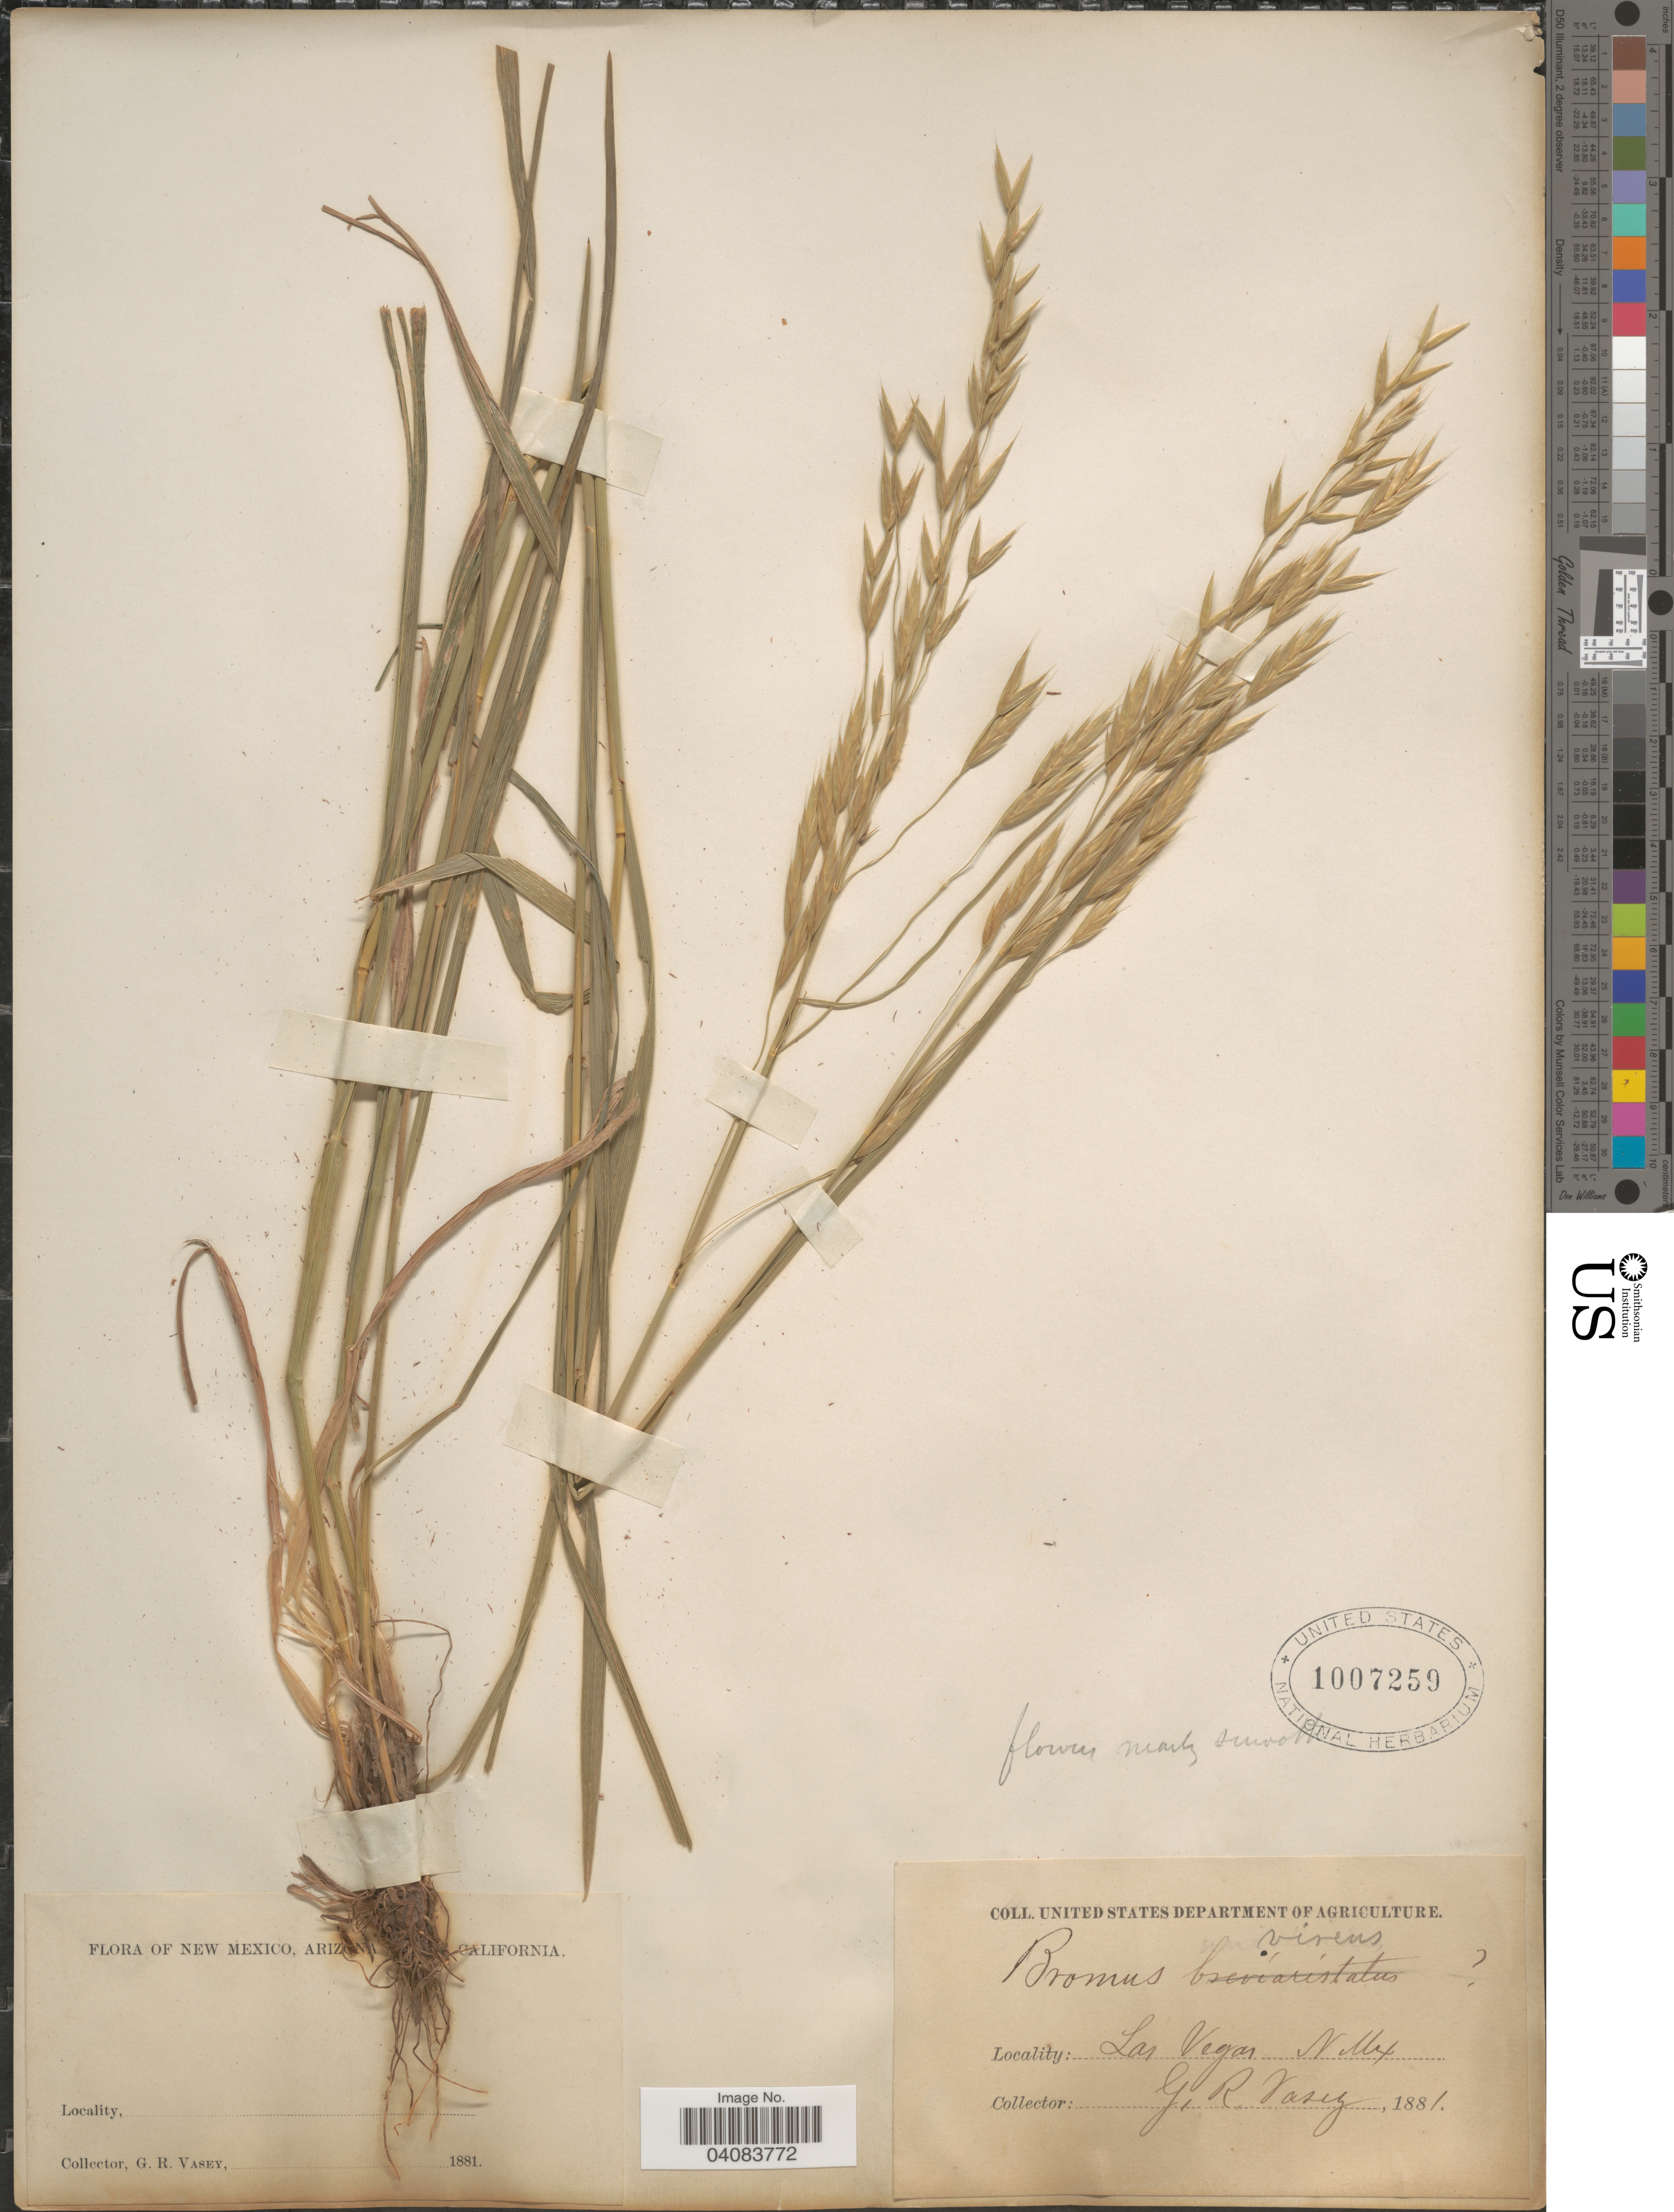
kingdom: Plantae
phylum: Tracheophyta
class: Liliopsida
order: Poales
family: Poaceae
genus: Bromus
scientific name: Bromus polyanthus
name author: Scribn. ex Shear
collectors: G. R. Vasey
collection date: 1881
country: United States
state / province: New Mexico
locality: Las Vegas.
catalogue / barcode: US 1007259